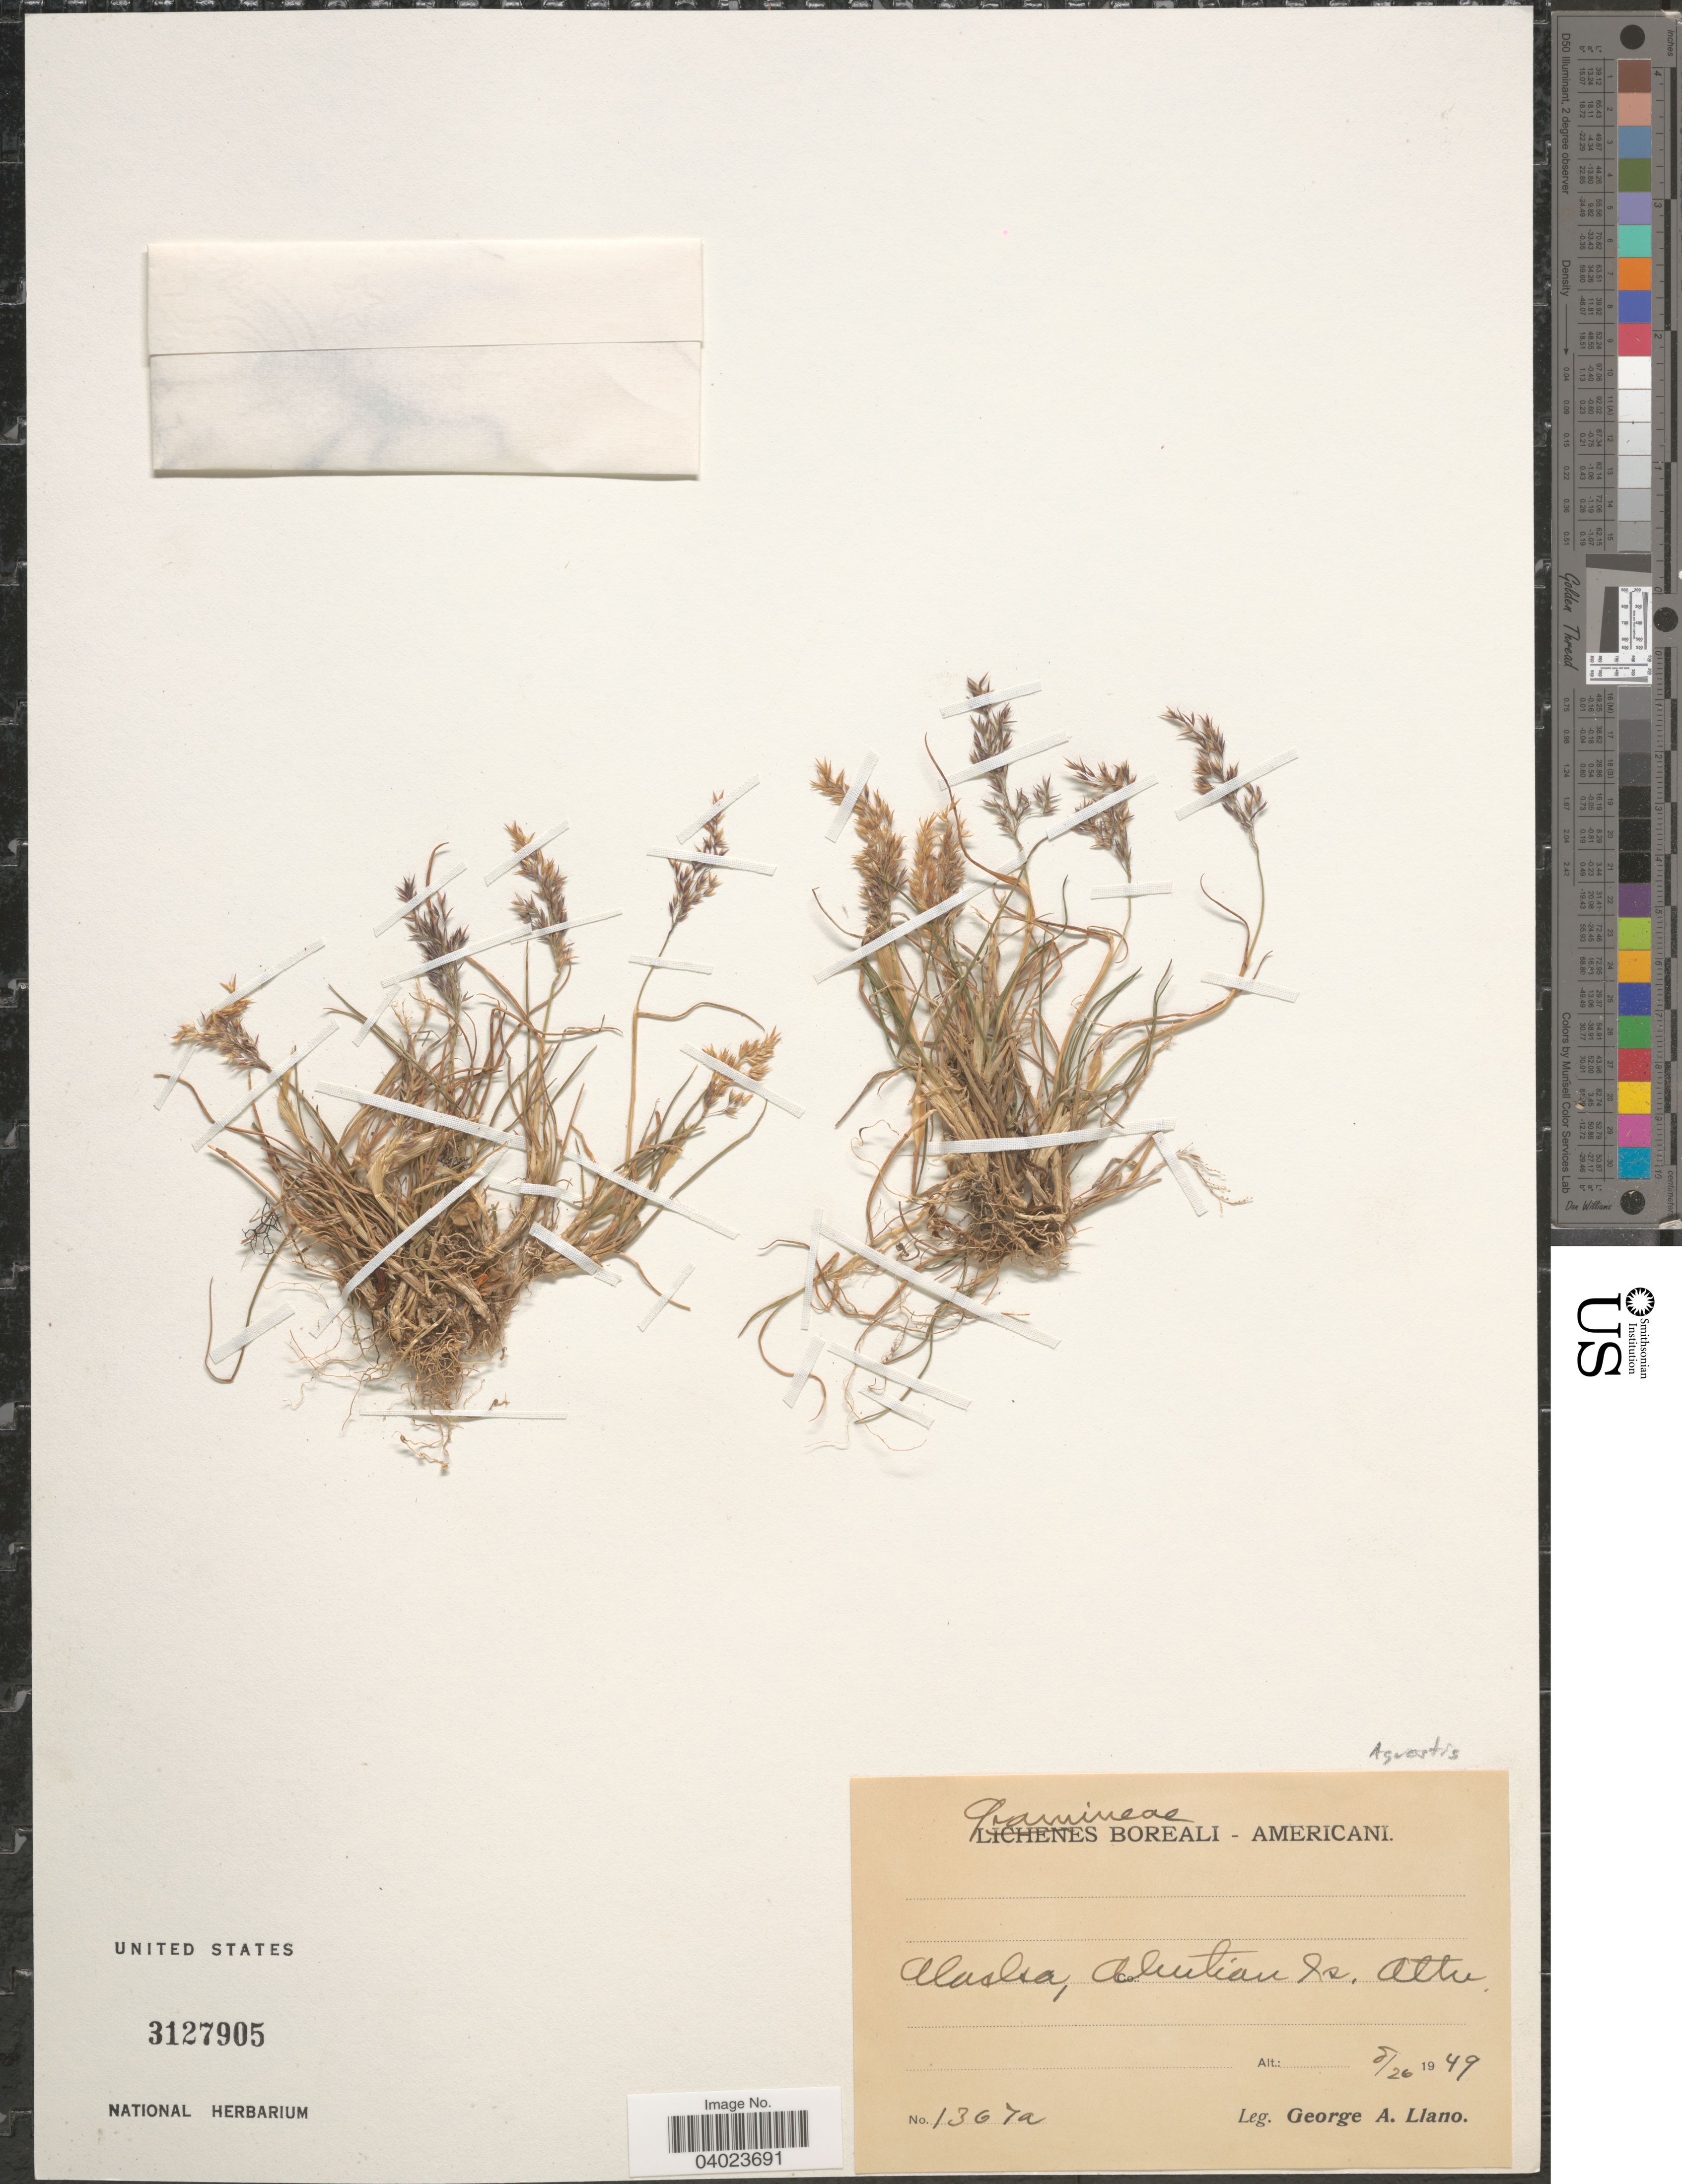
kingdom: Plantae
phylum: Tracheophyta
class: Liliopsida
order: Poales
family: Poaceae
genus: Agrostis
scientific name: Agrostis sp.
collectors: G. Llano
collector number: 1367a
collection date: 1949-08-26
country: United States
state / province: Alaska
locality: Aleutian Is. Attu.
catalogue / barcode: US 3127905